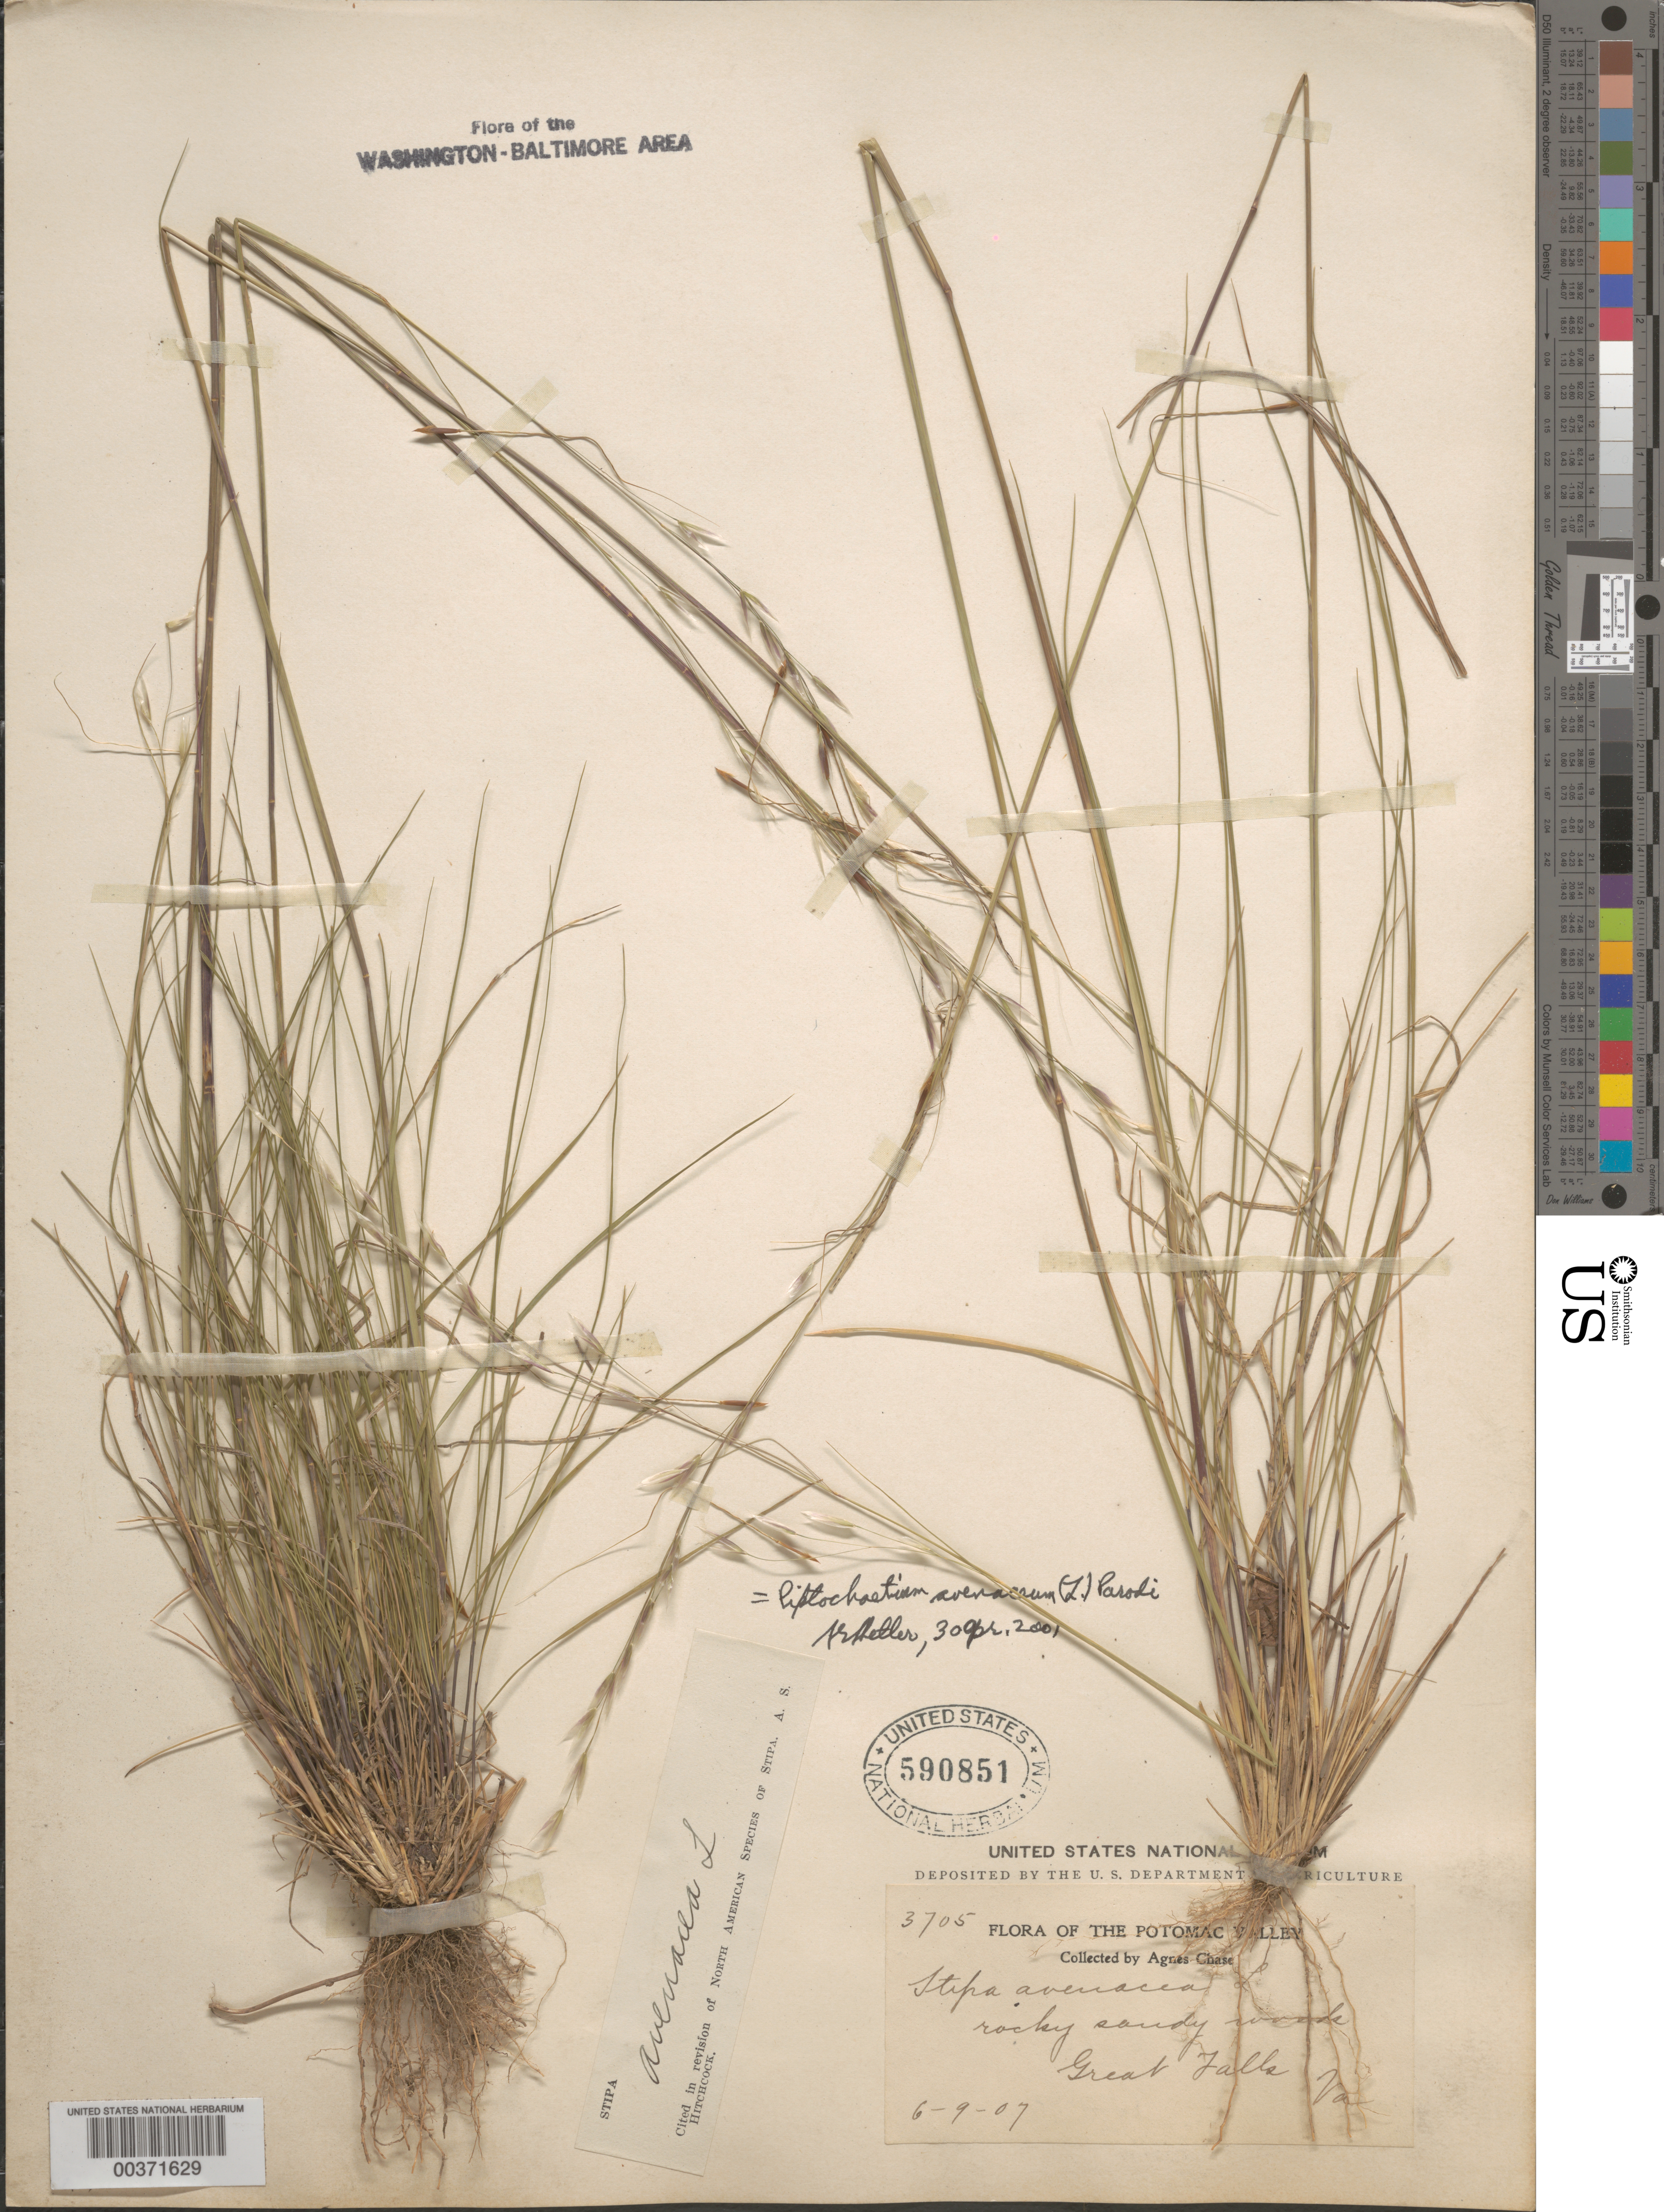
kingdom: Plantae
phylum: Tracheophyta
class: Liliopsida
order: Poales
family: Poaceae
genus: Piptochaetium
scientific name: Piptochaetium avenaceum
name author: (L.) Parodi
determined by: Shetler, Stanwyn G., (US), NMNH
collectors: A. Chase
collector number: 3705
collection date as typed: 09 Jun 1907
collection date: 1907-06-09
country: United States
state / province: Virginia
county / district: Fairfax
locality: Great Falls C. and O. Canal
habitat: Rocky sandy woods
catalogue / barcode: US 590851